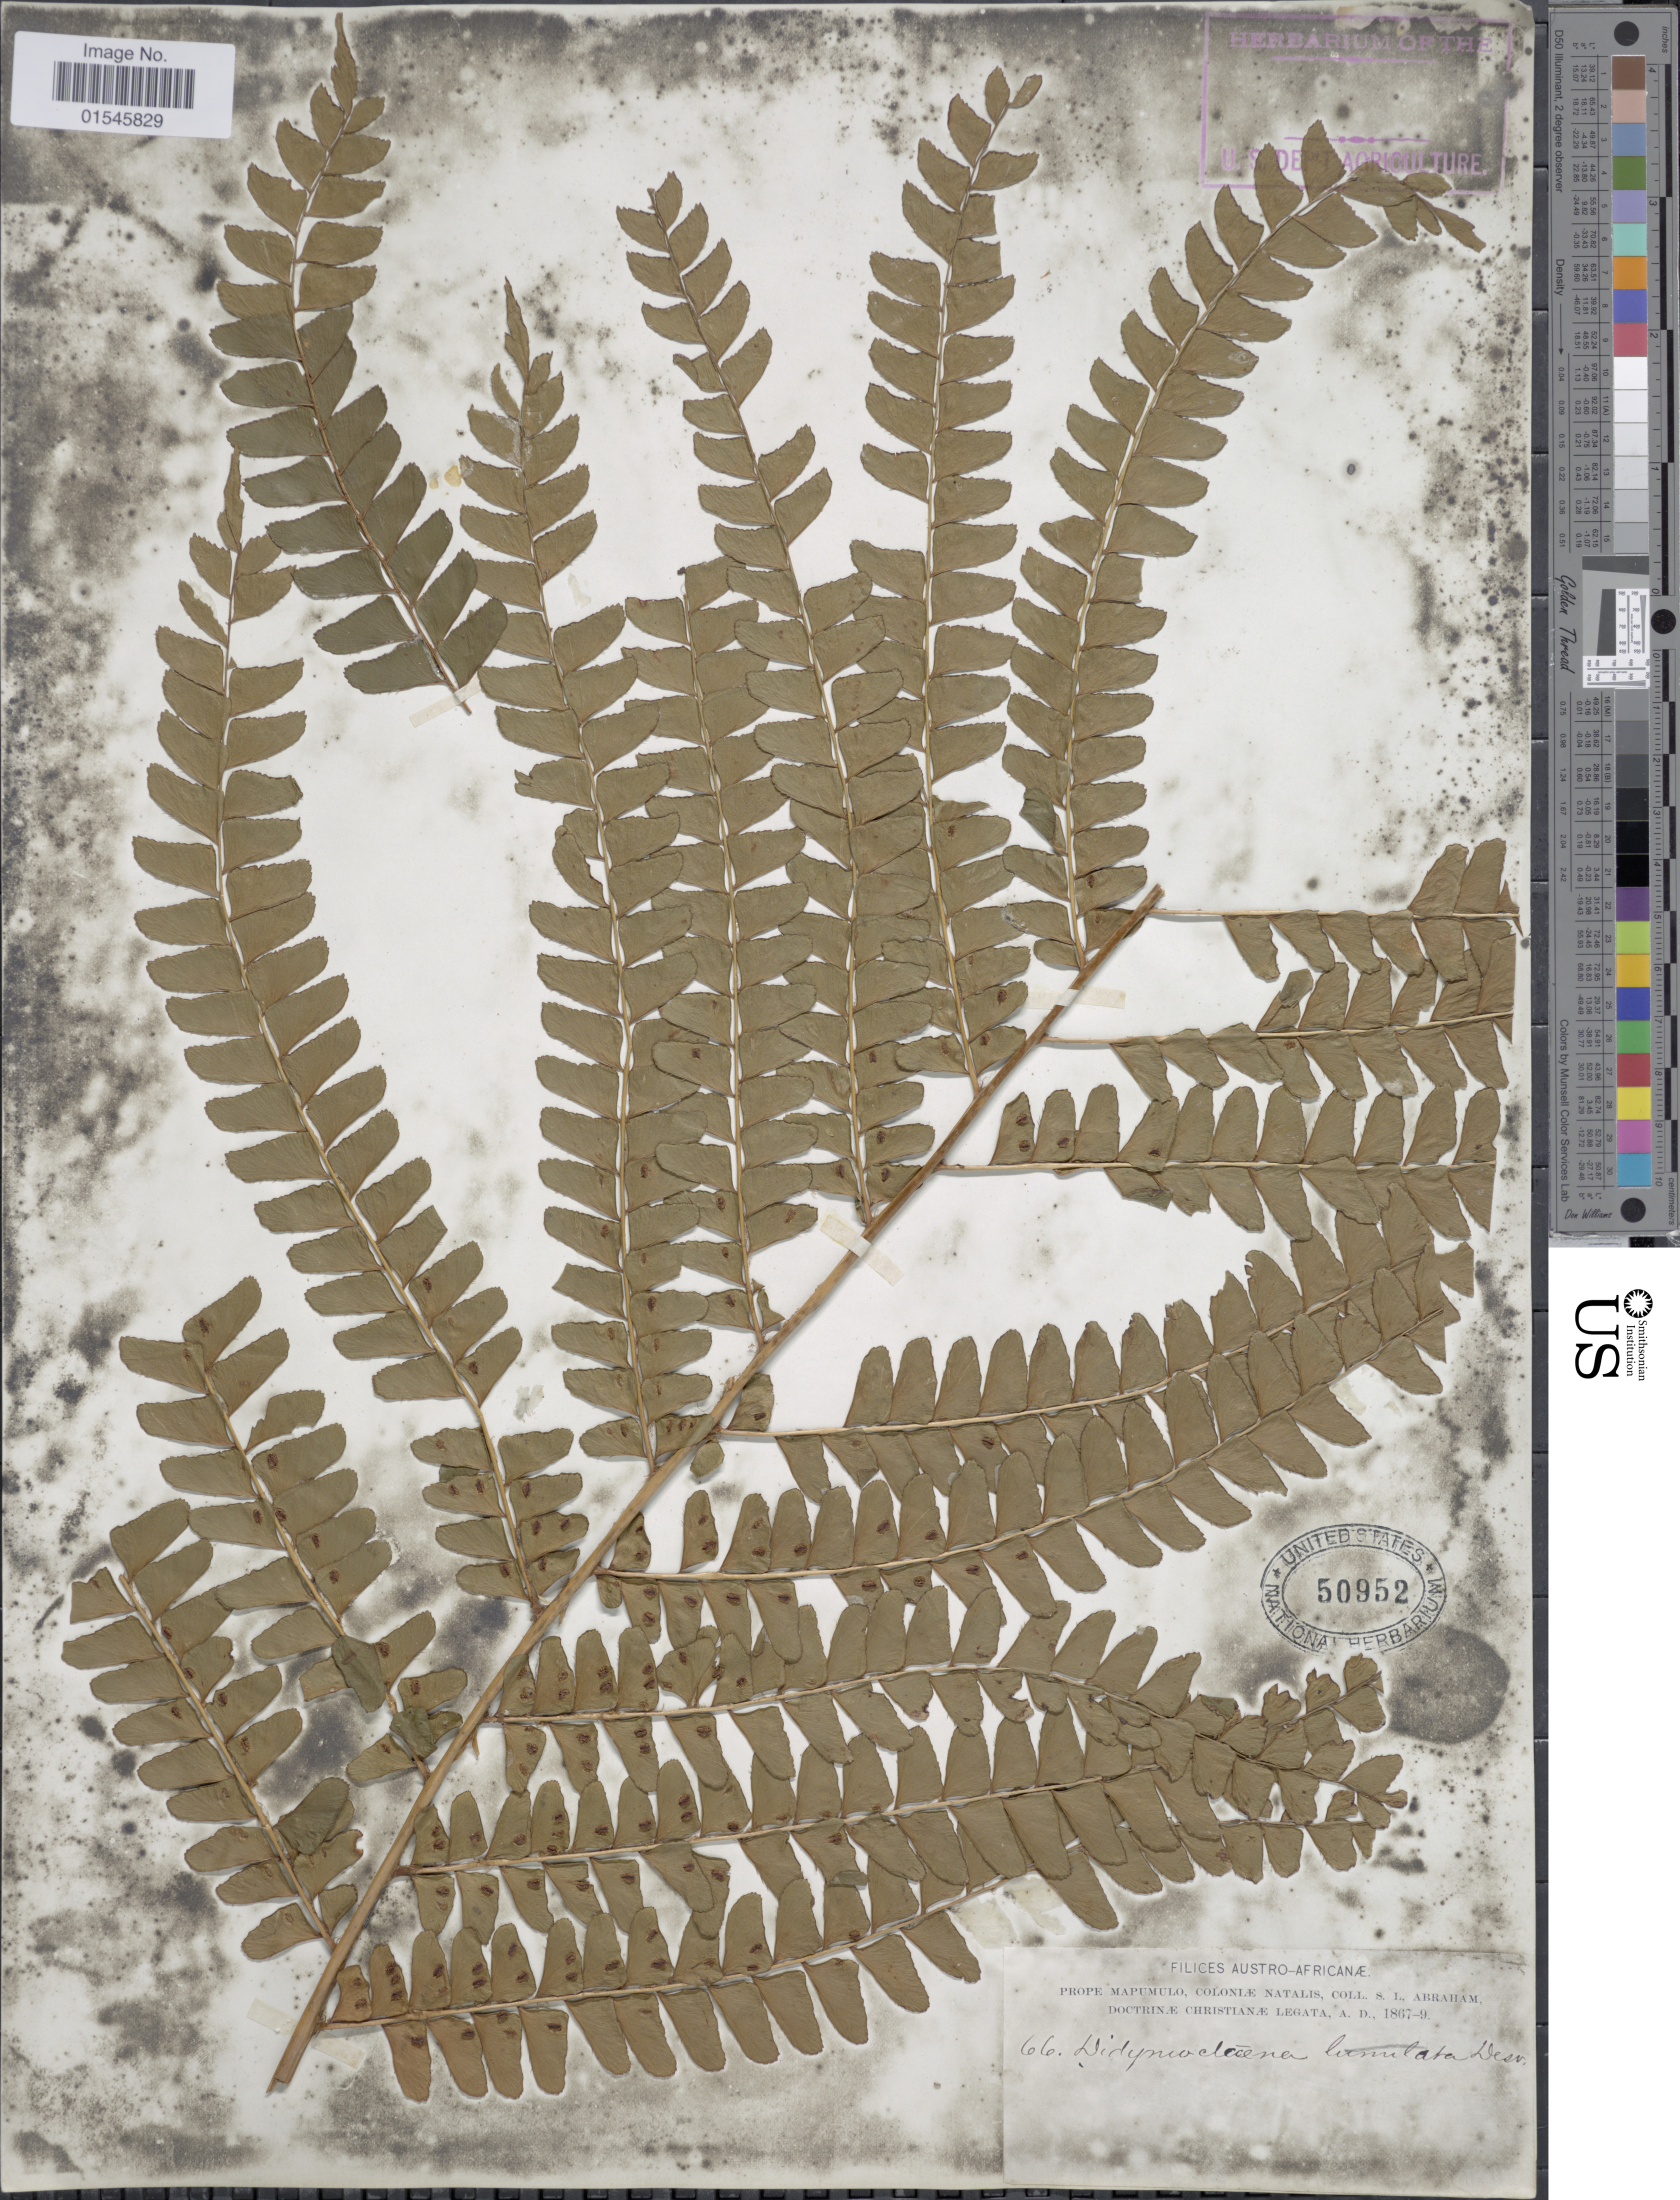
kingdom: Plantae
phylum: Tracheophyta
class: Polypodiopsida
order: Polypodiales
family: Didymochlaenaceae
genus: Didymochlaena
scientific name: Didymochlaena truncatula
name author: (Sw.) J. Sm.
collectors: S. Abraham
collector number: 66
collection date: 1867/1869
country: South Africa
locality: Austro-Africanæ, prope Mapumulo, Coloniæ Natalis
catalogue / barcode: US 50952